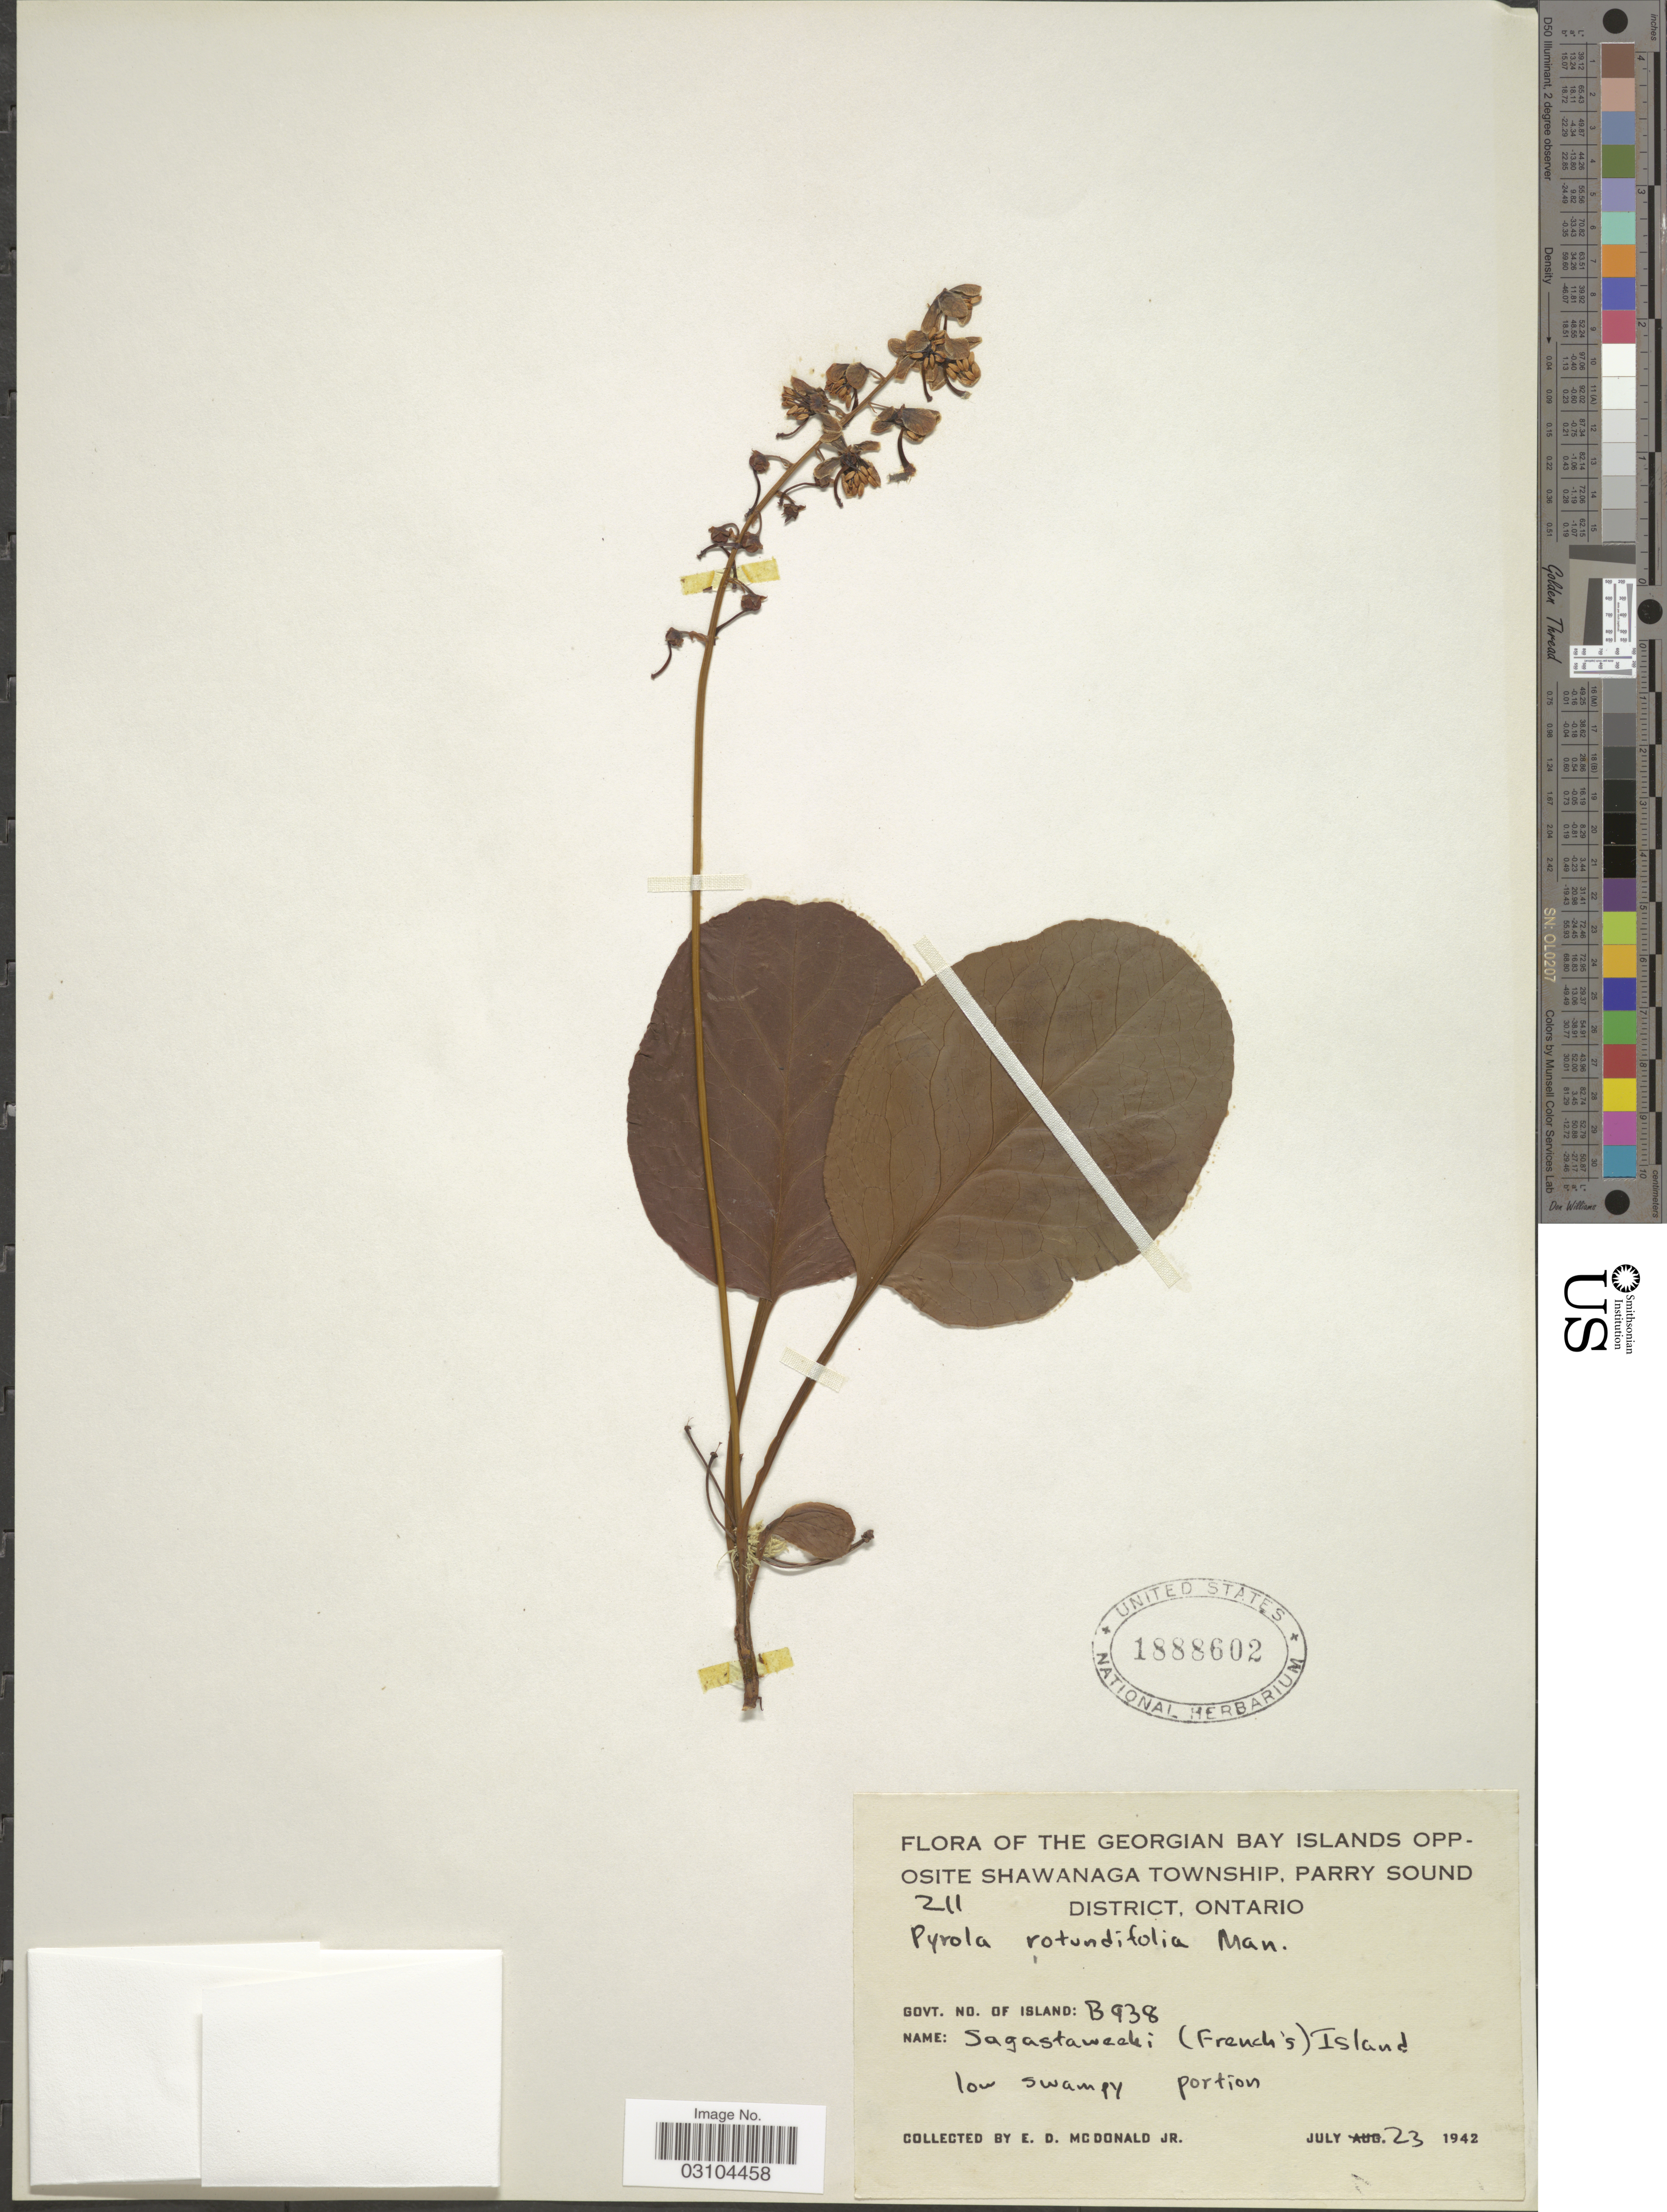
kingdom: Plantae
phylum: Tracheophyta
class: Magnoliopsida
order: Ericales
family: Ericaceae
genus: Pyrola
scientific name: Pyrola rotundifolia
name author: L.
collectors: E. D. McDonald Jr.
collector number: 211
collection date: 1942-07-23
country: Canada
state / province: Ontario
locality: The Georgian Bay Islands opposite Shawanaga Township, Parry Sound District. B938. Sagastaweeki (French's) Island.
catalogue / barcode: US 1888602